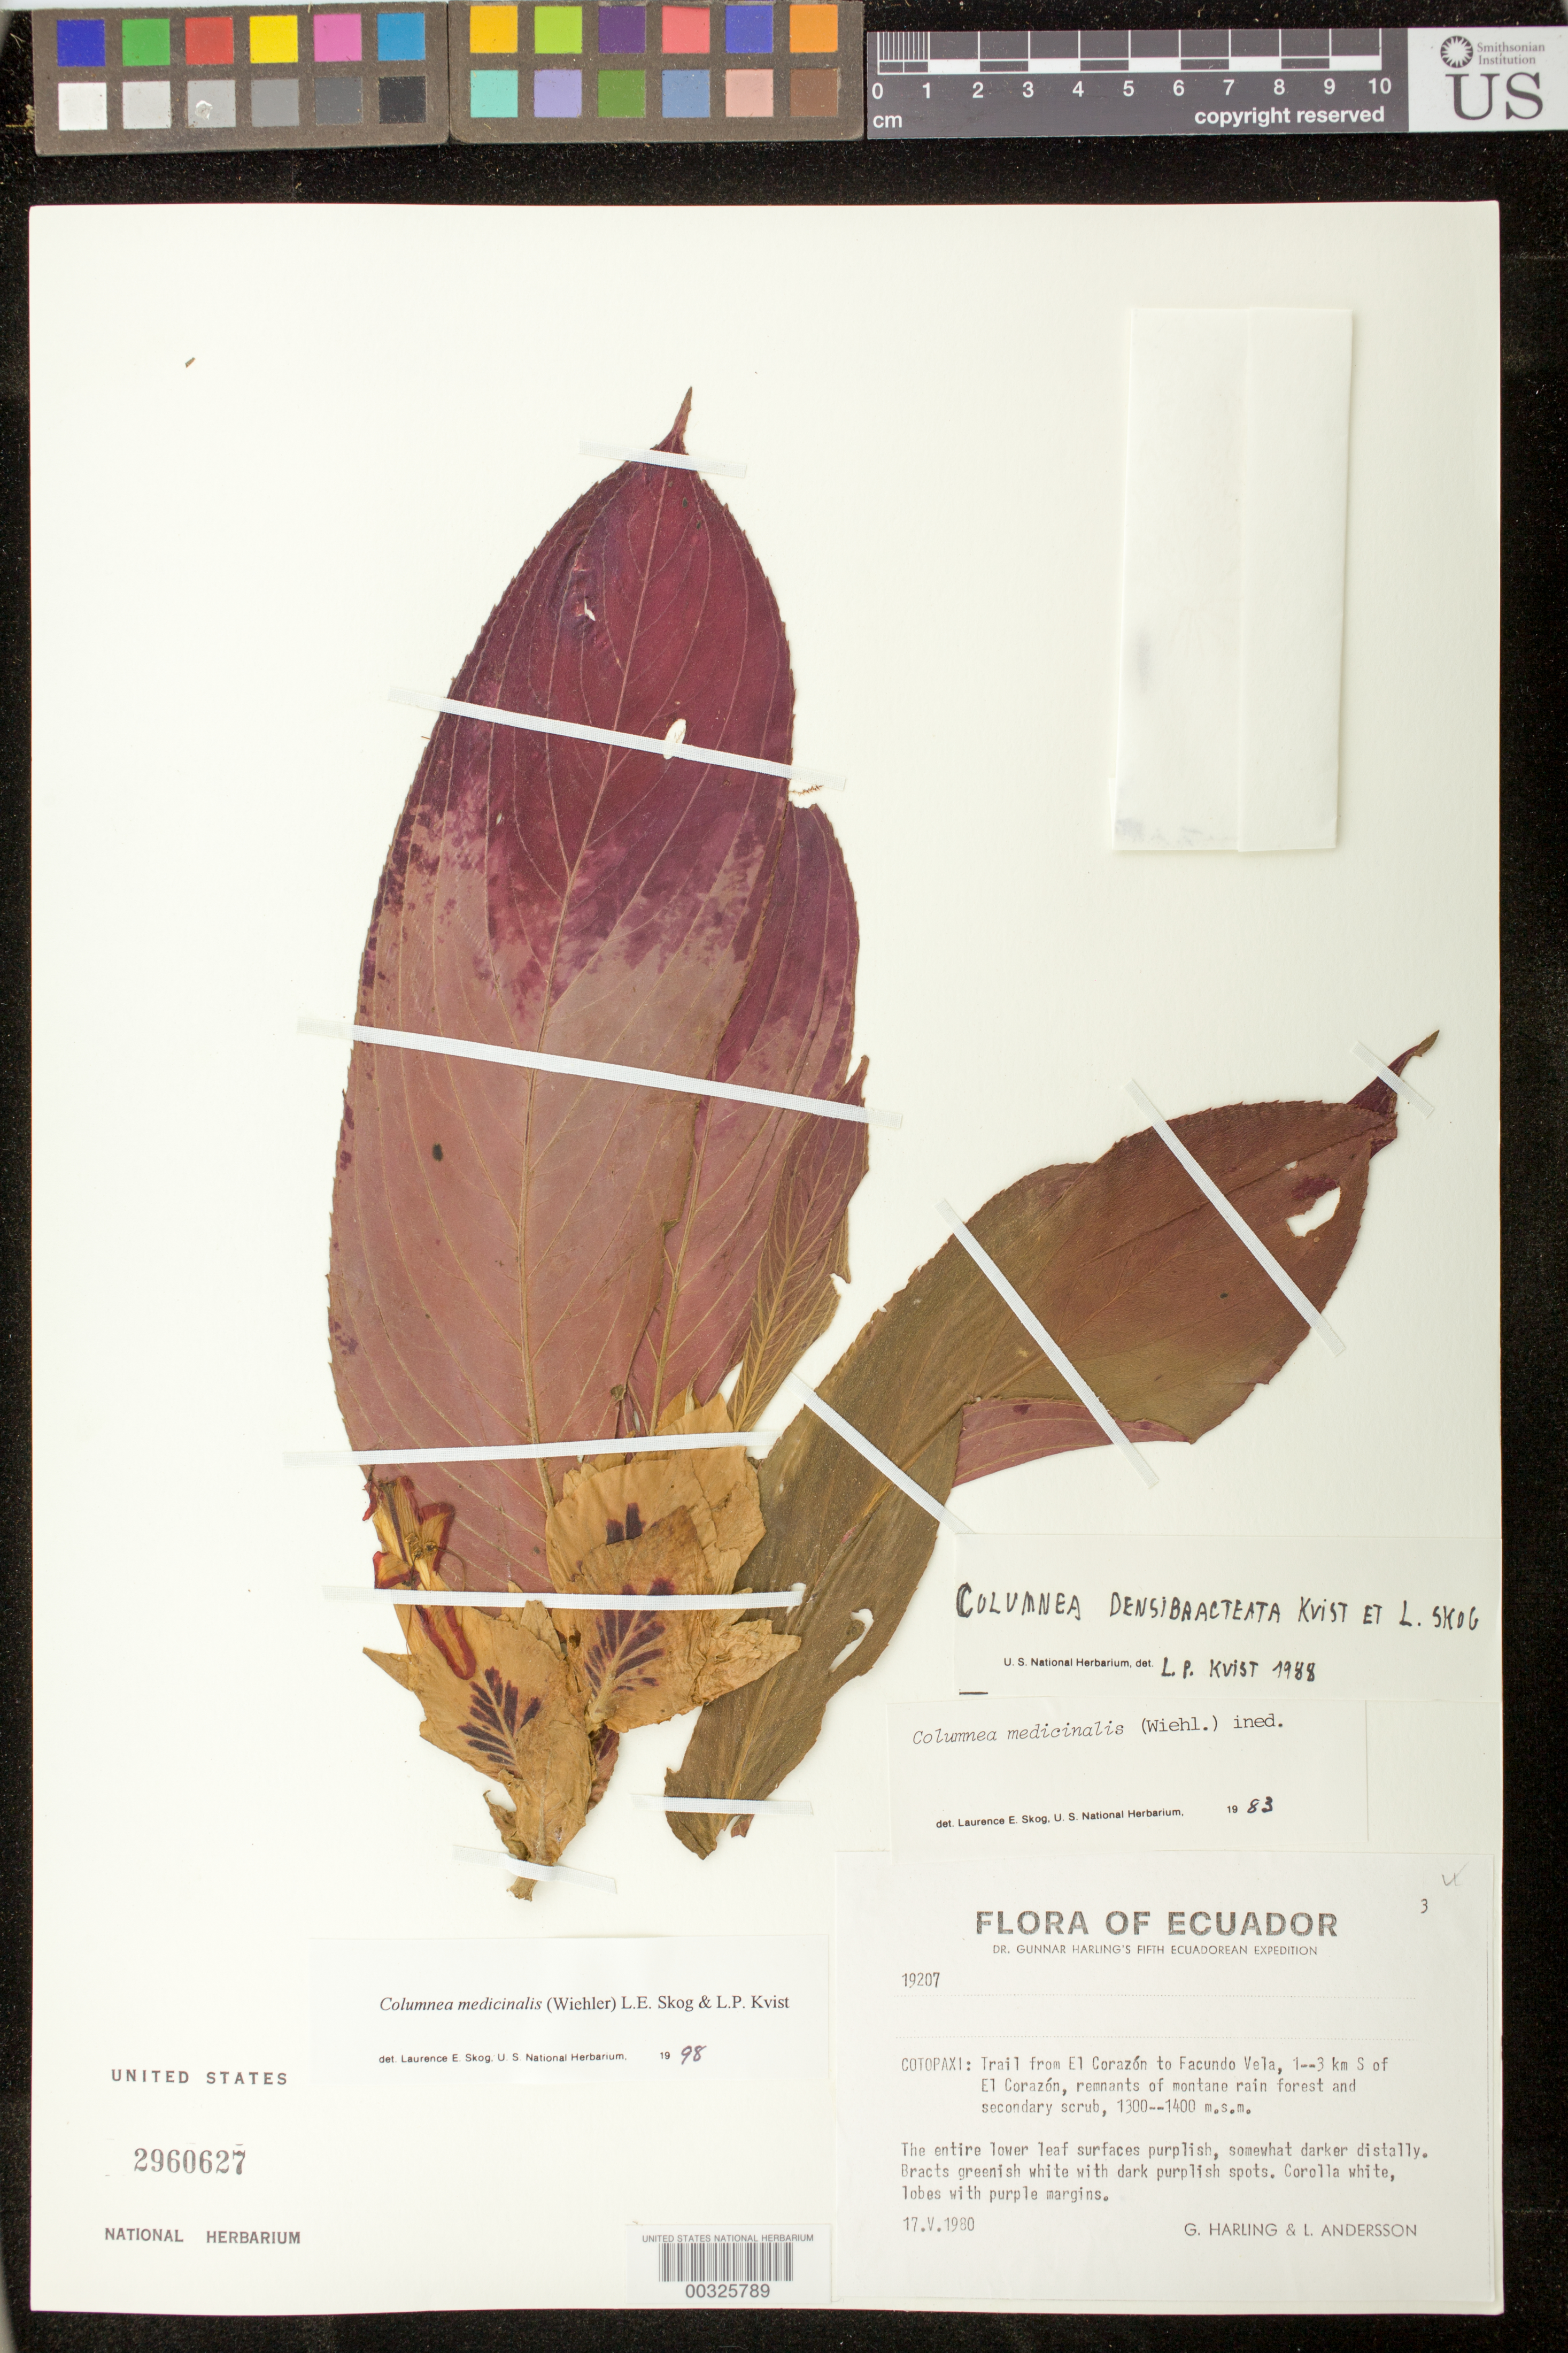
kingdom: Plantae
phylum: Tracheophyta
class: Magnoliopsida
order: Lamiales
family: Gesneriaceae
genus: Columnea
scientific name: Columnea medicinalis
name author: (Wiehler) L.E. Skog & L.P. Kvist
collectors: G. Harling & L. Andersson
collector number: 19207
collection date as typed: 17 May 1980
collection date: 1980-05-17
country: Ecuador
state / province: Cotopaxi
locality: Trail from El Corazon to Facundo Vela, 1--3 km S of El Corazon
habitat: Remnants of montane rain forest and secondary scrub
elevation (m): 1300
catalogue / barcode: US 2960627